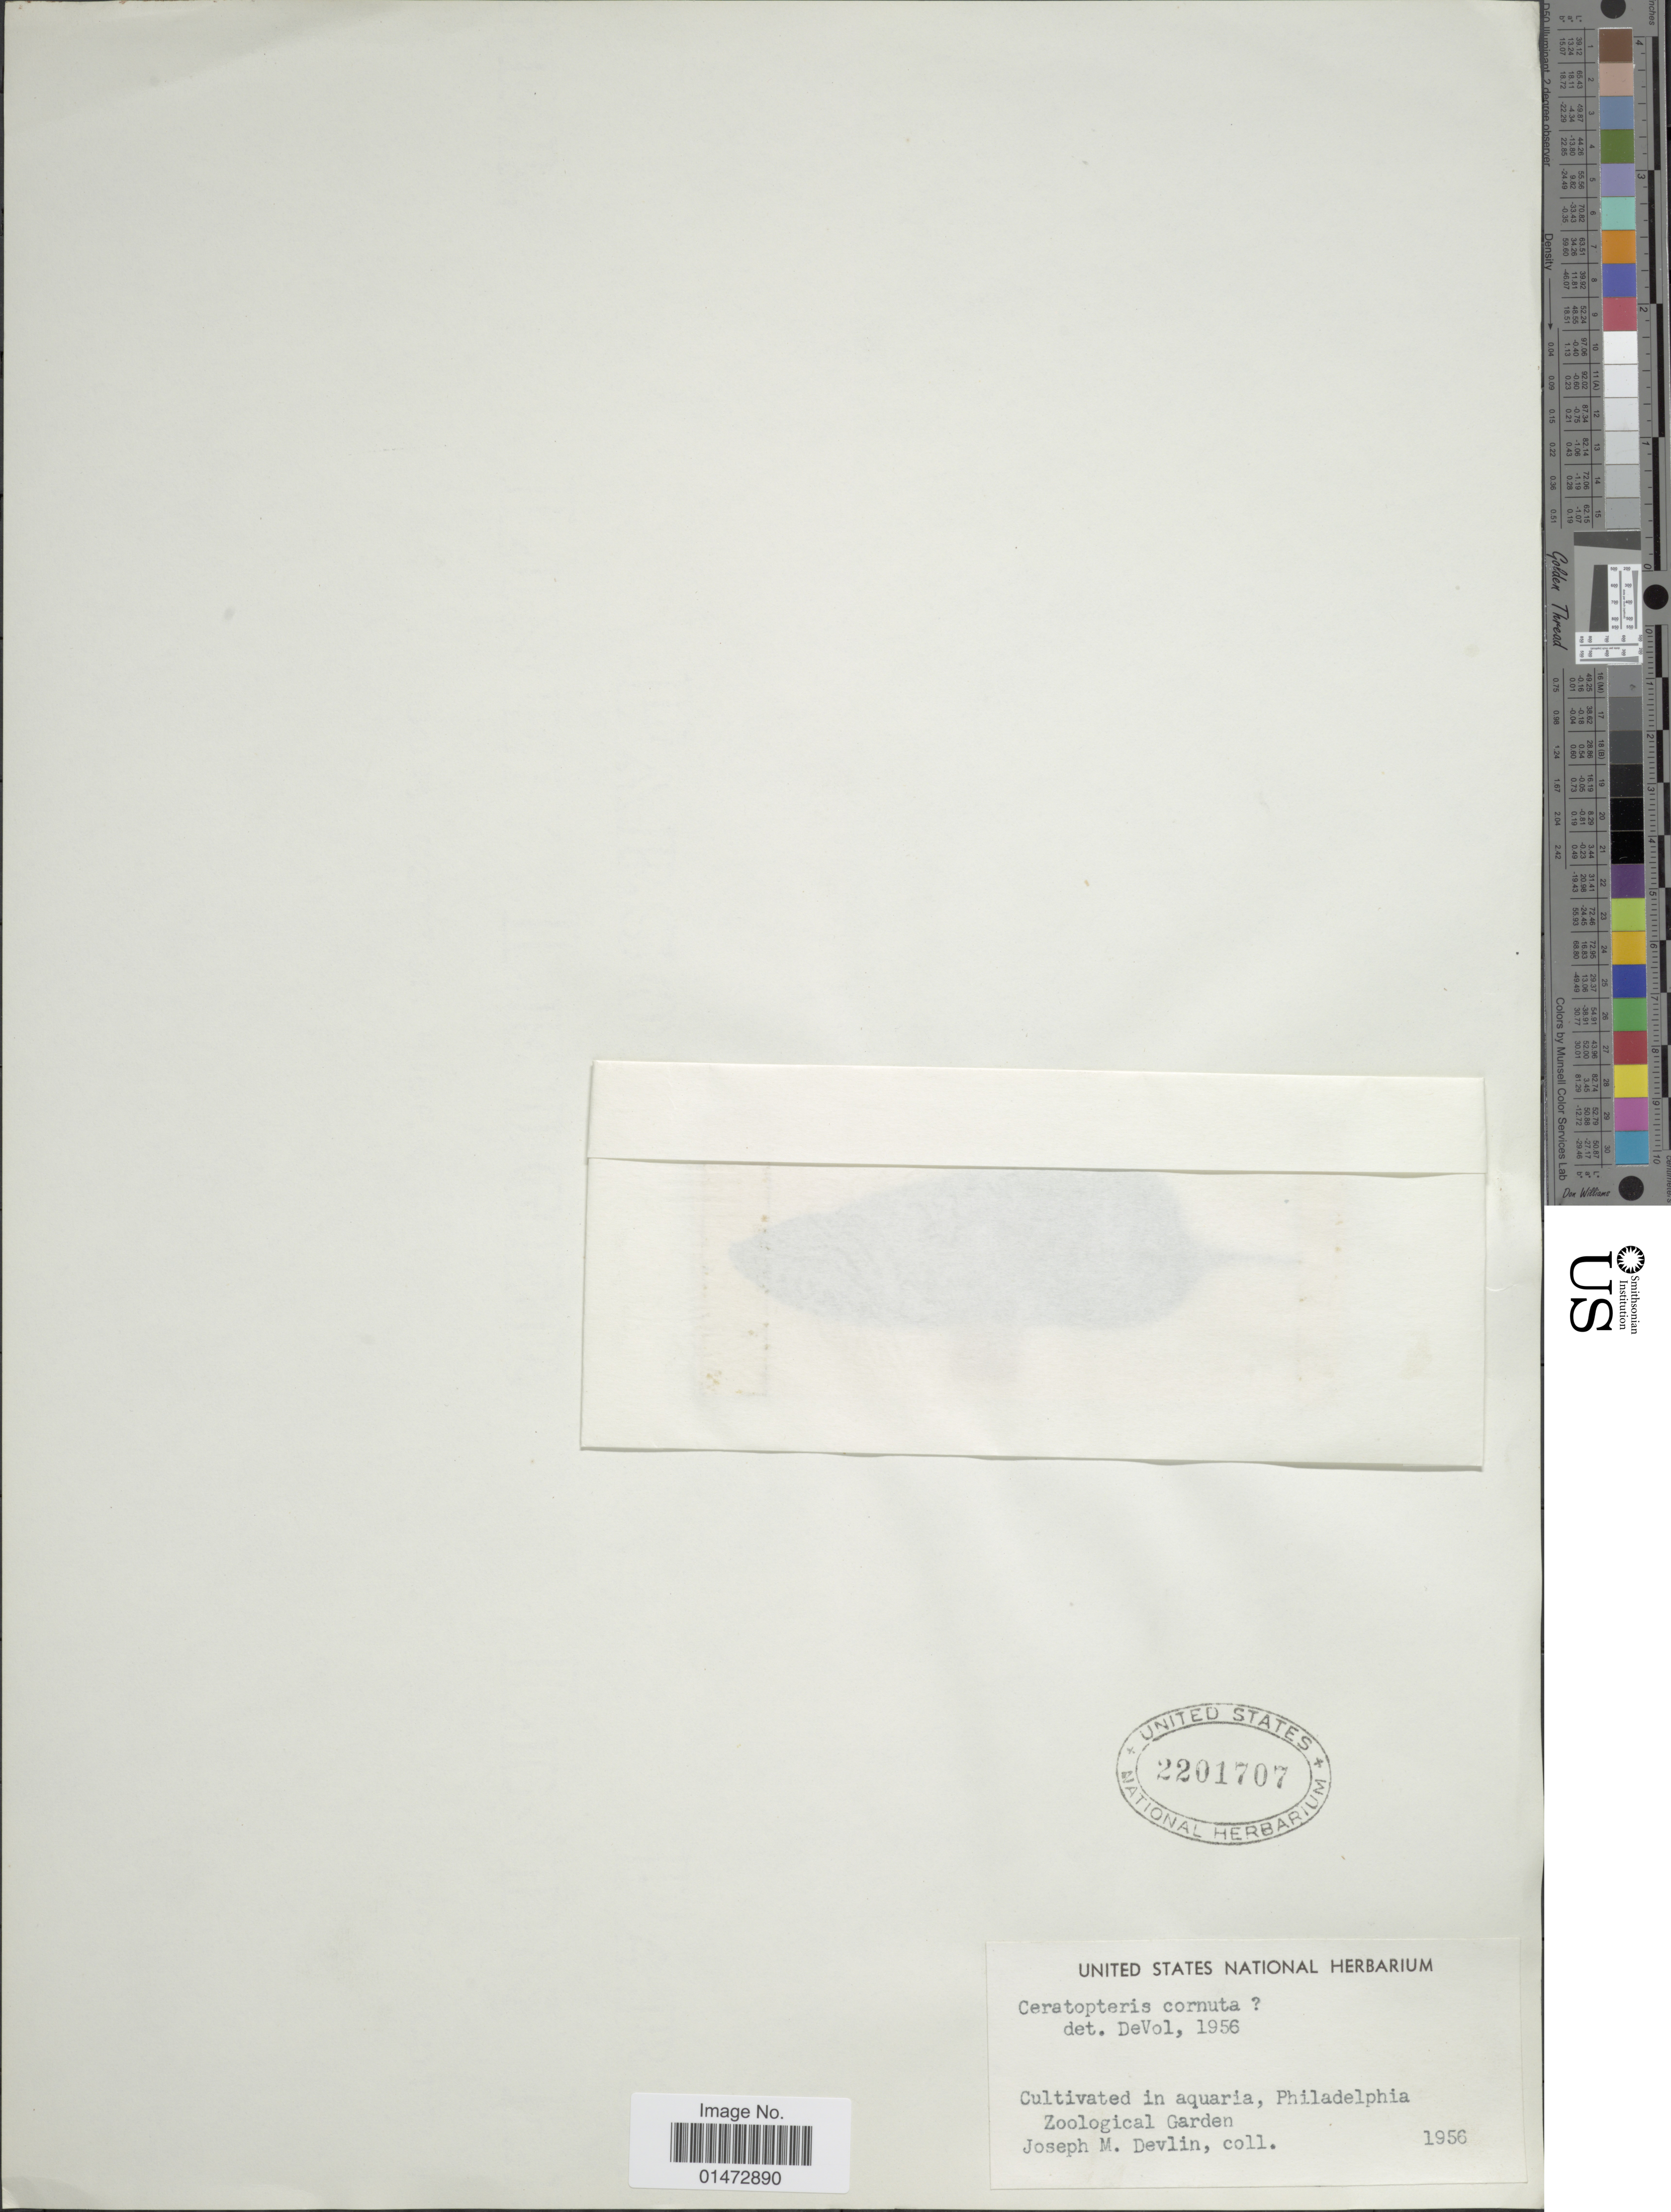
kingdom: Plantae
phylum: Tracheophyta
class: Polypodiopsida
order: Polypodiales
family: Pteridaceae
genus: Ceratopteris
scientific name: Ceratopteris cornuta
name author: (P. Beauv.) Le Prieur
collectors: J. Devlin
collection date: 1956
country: United States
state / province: Pennsylvania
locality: Cultivated in aquaria, Philadelphia Zoological Garden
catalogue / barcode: US 2201707